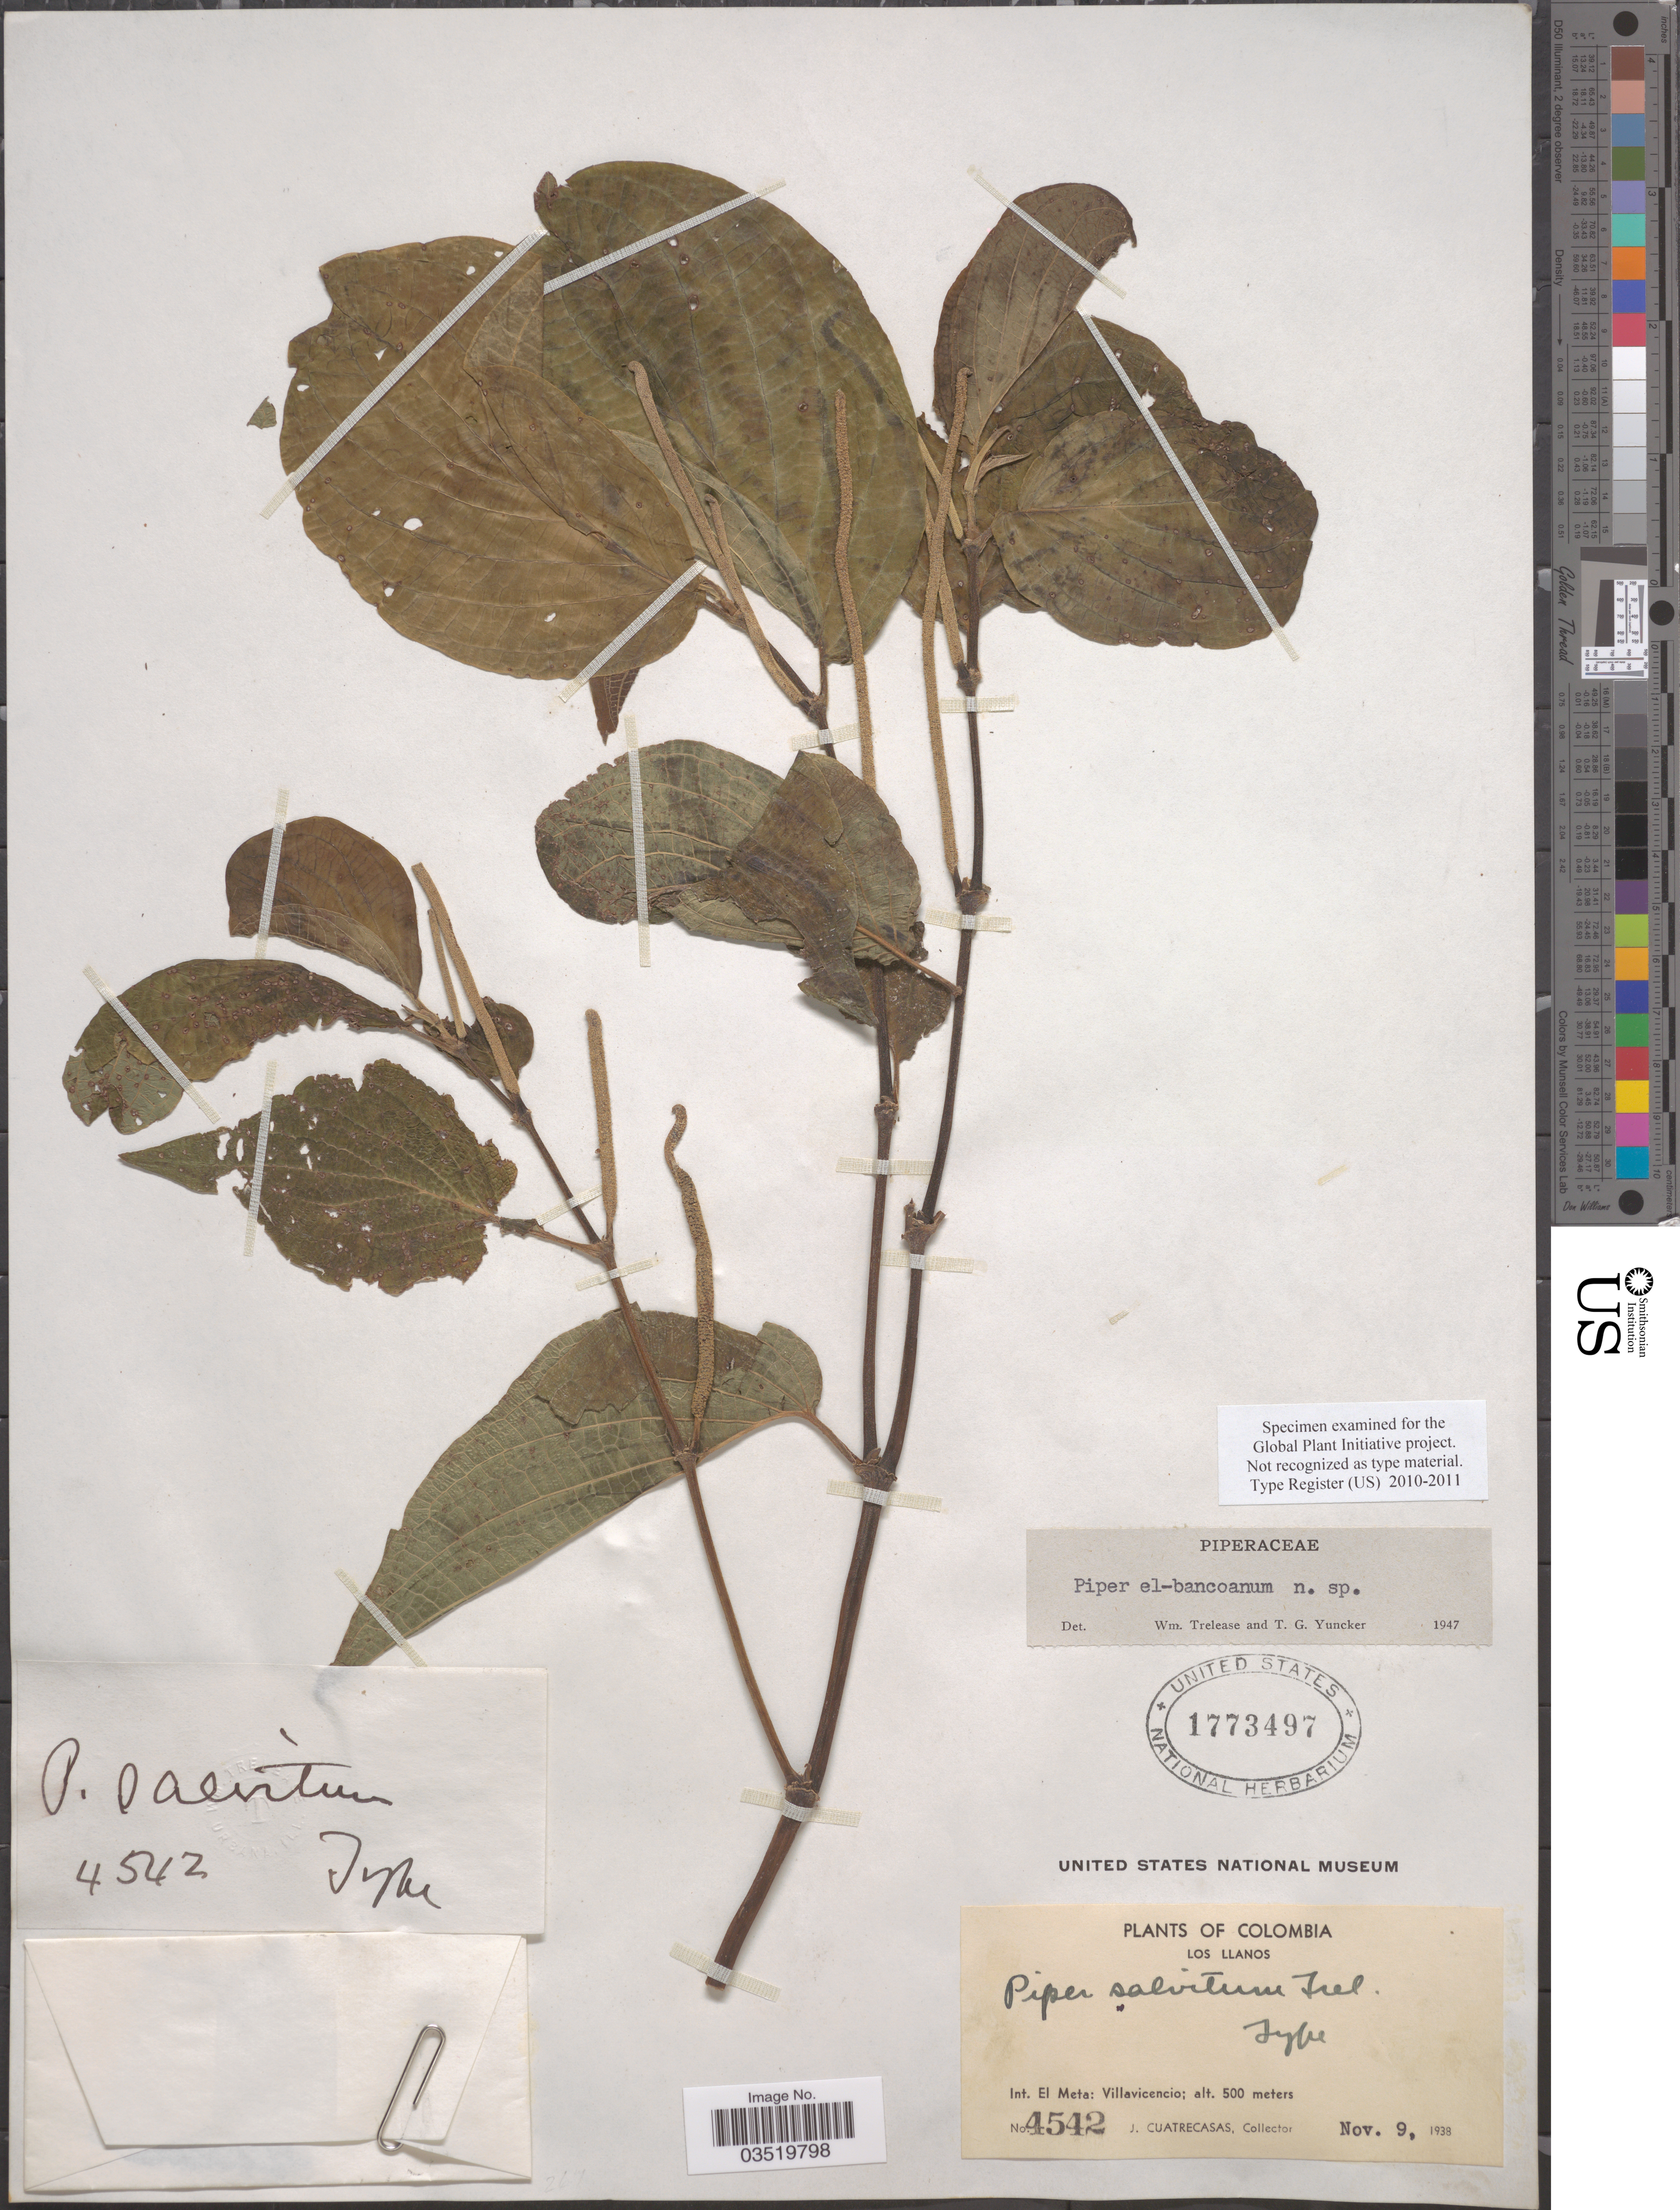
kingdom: Plantae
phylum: Tracheophyta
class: Magnoliopsida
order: Piperales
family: Piperaceae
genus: Piper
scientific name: Piper el-bancoanum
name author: Trel. & Yunck.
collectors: J. Cuatrecasas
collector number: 4542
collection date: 1938-11-09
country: Colombia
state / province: Meta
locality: Los Llanos. Int. El Meta: Villavicencio.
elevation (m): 500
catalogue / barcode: US 1773497